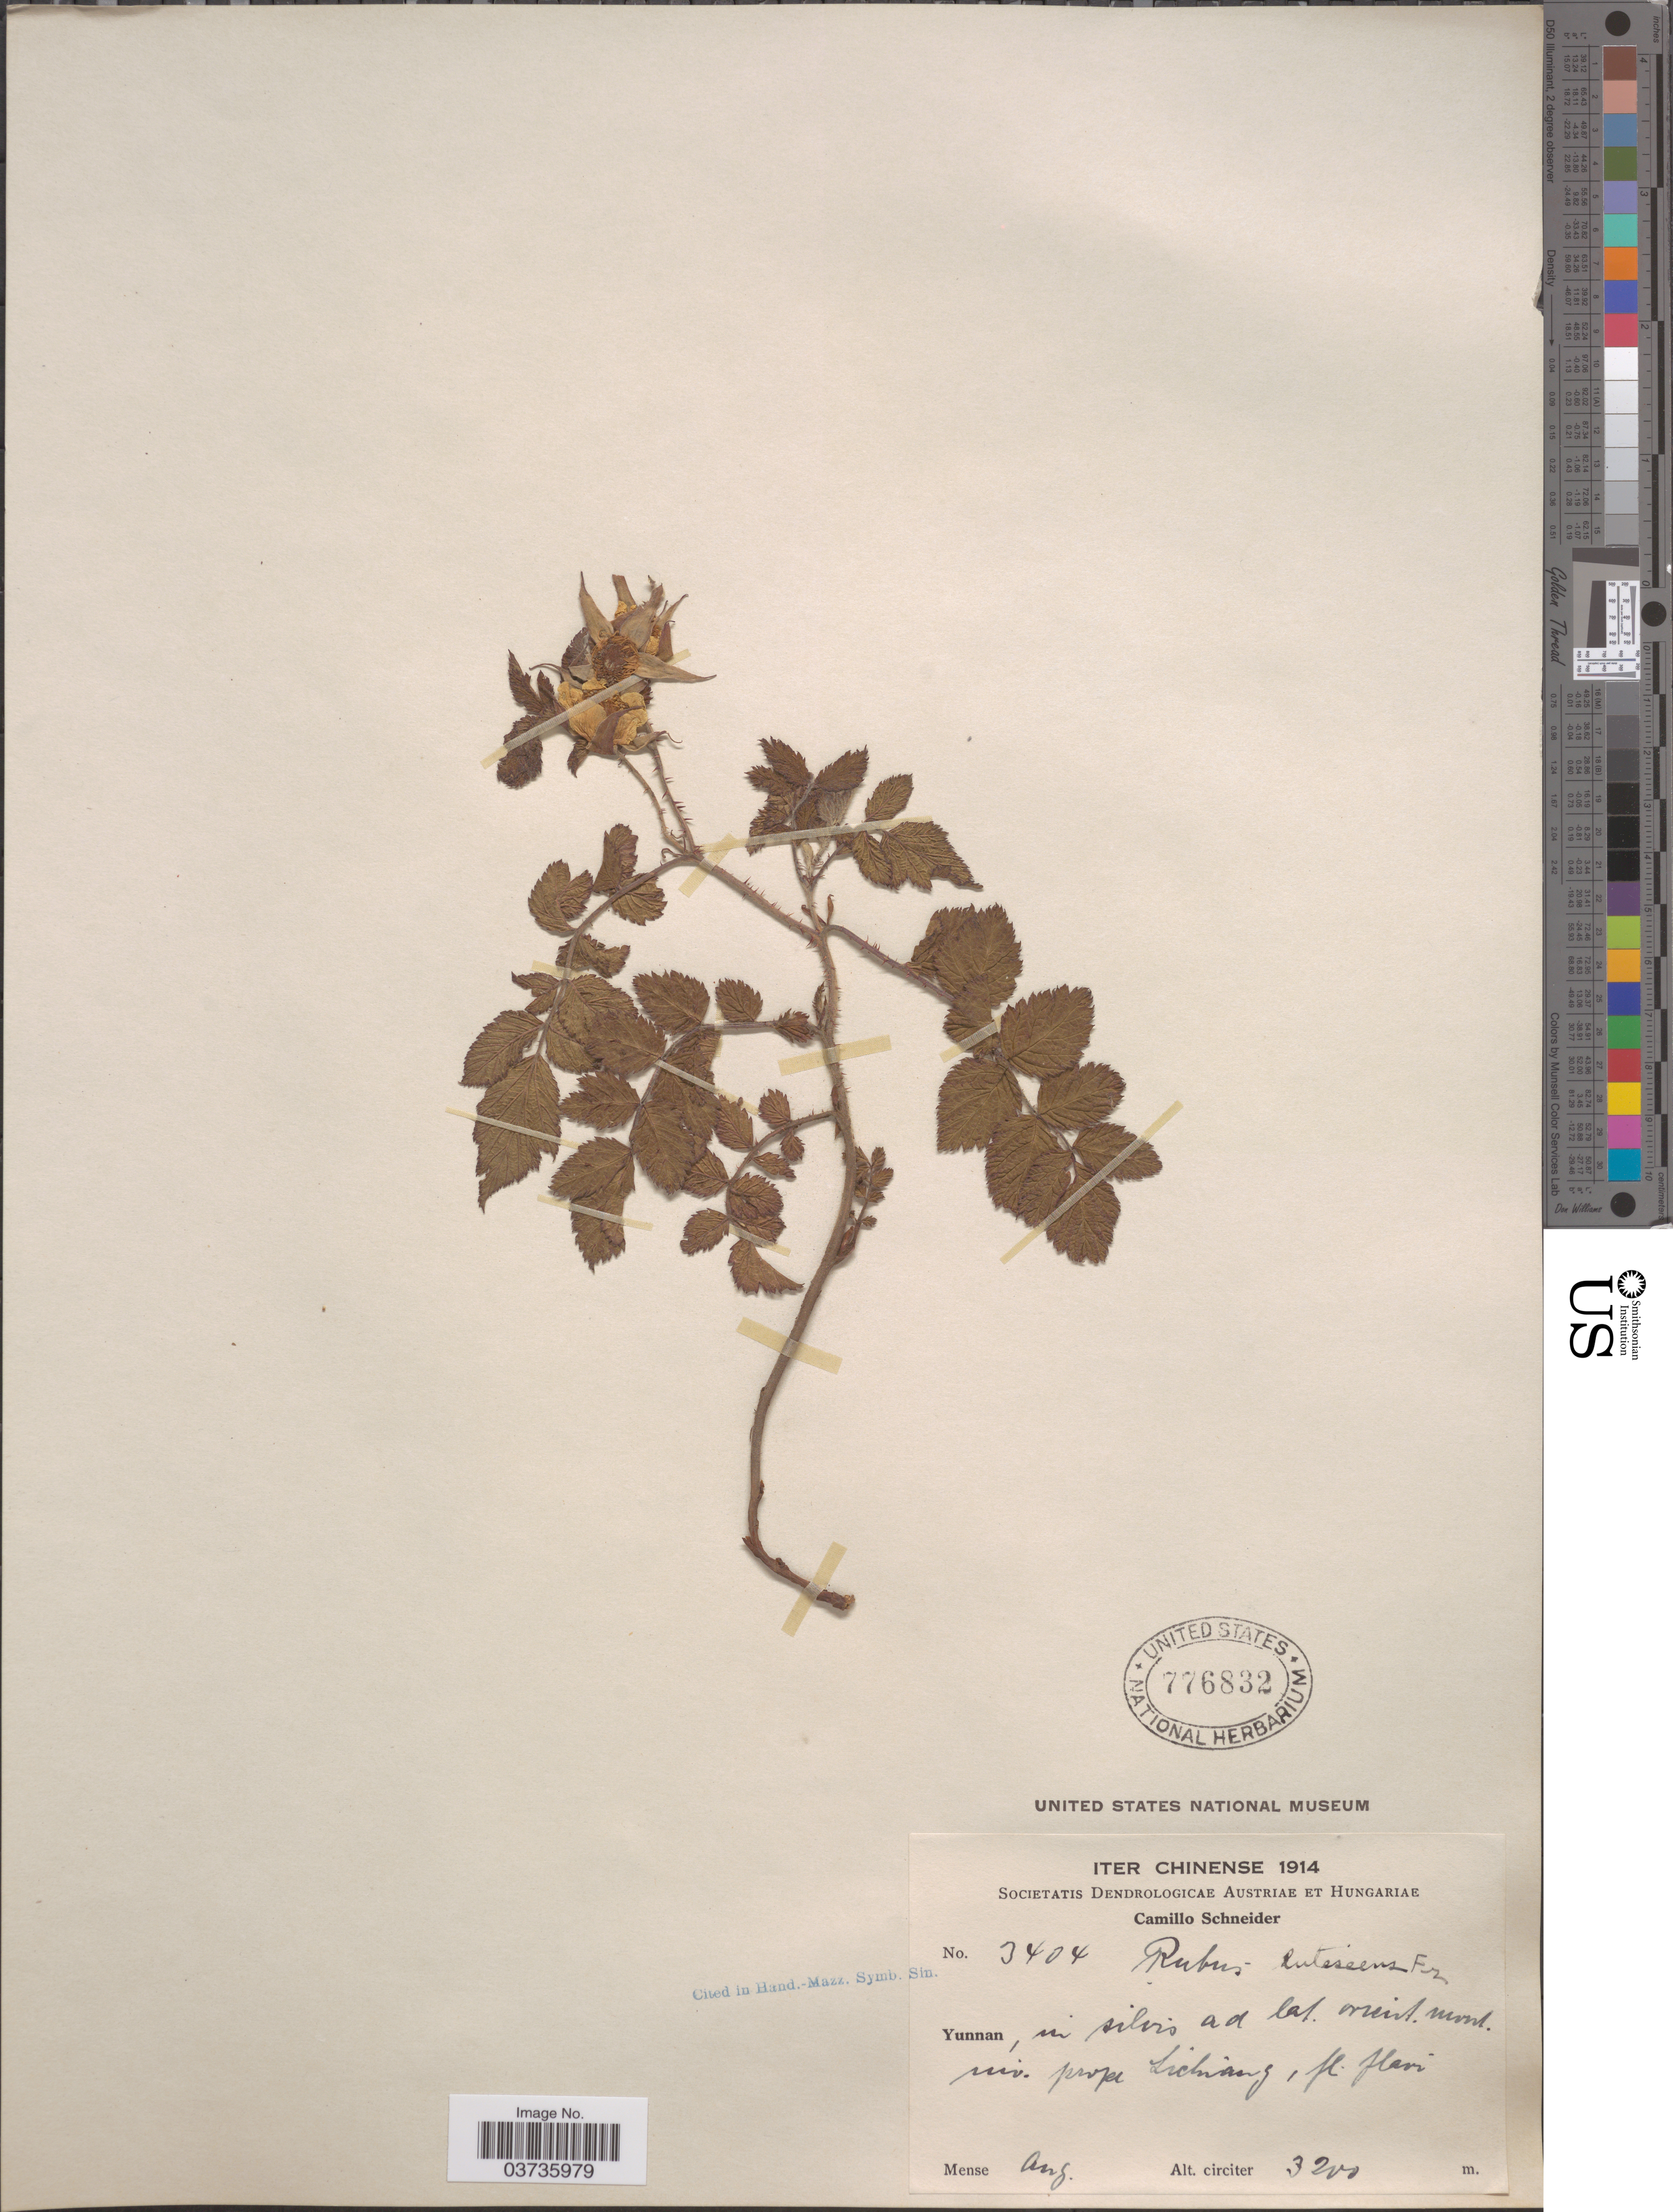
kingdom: Plantae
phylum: Tracheophyta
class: Magnoliopsida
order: Rosales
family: Rosaceae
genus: Rubus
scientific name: Rubus lutescens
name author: Franch.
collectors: C. K. Schneider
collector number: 3404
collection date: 1914-08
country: China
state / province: Yunnan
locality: Iter Chinense. In silvis ad lat. orient. mont. riv. prope Lichiang.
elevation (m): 3200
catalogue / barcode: US 776832